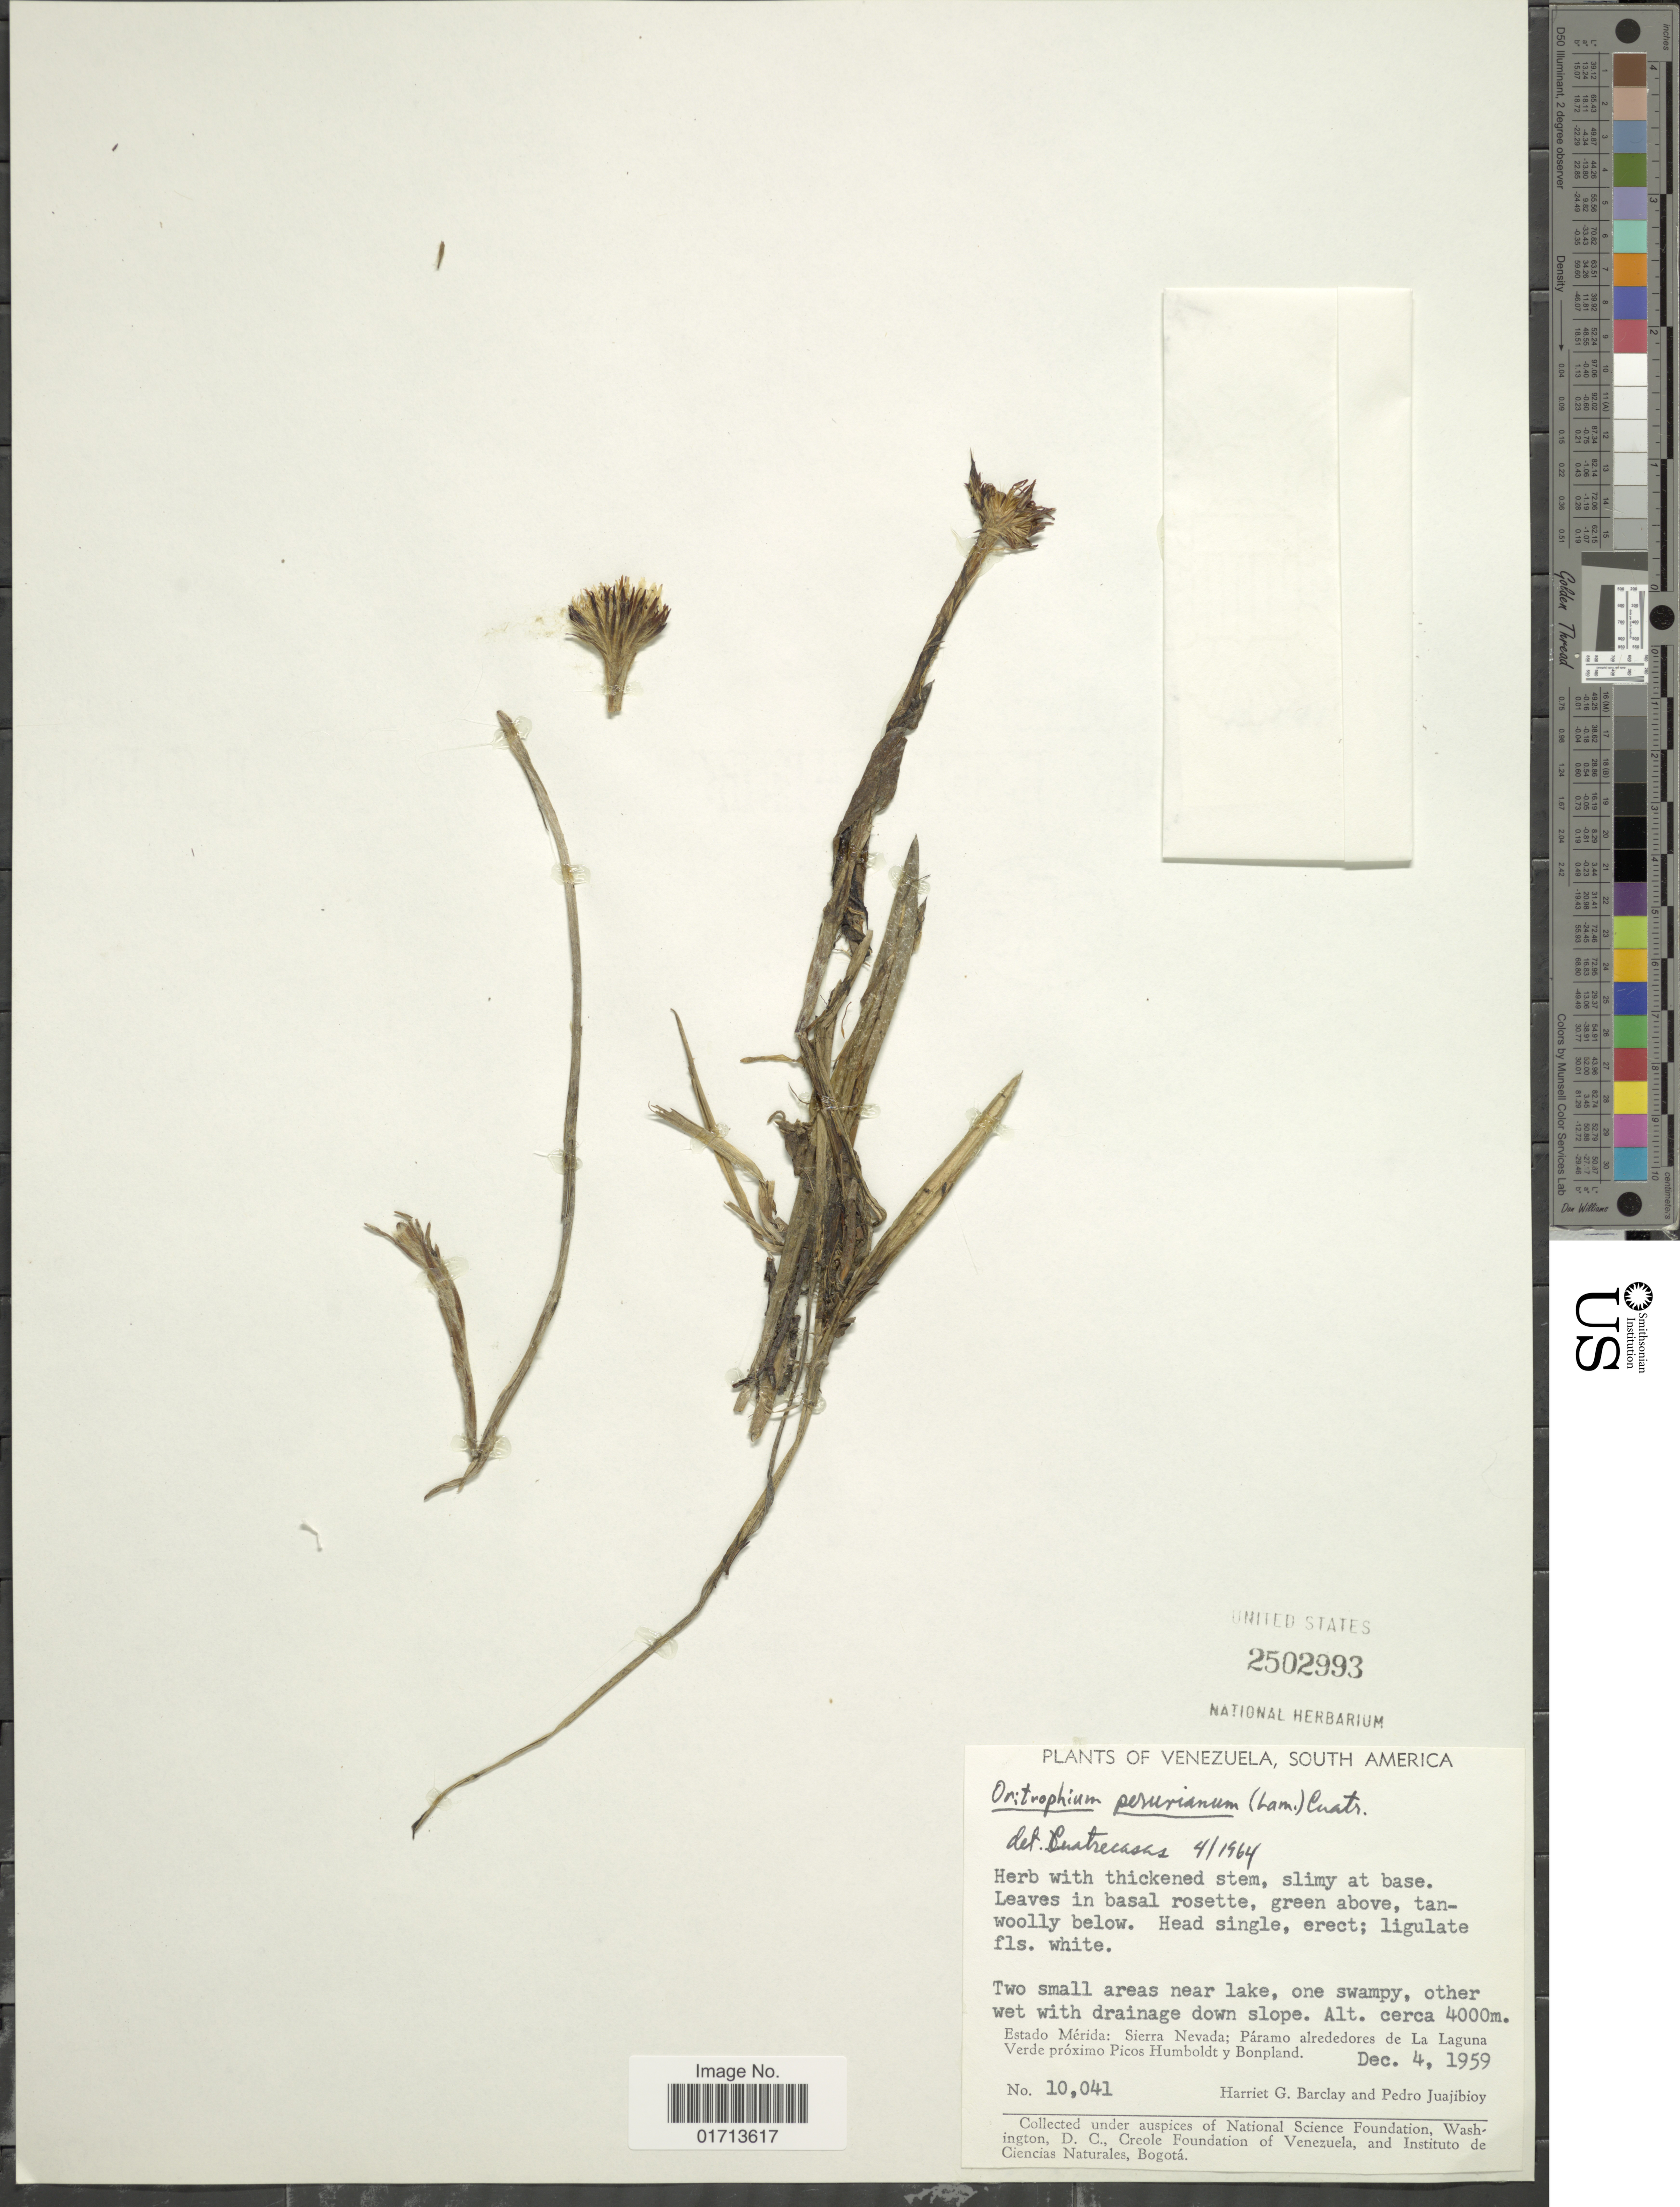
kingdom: Plantae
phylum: Tracheophyta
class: Magnoliopsida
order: Asterales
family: Asteraceae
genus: Oritrophium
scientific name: Oritrophium peruvianum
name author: (Lam.) Cuatrec.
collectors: H. G. Barclay & P. Juajibioy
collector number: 10041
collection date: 1959-12-04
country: Venezuela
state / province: Mérida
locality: Sierra Nevada; Paramo alrededores de La Laguna Verde proximo Picos Humboldt y Bonpland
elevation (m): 400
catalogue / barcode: US 2502993